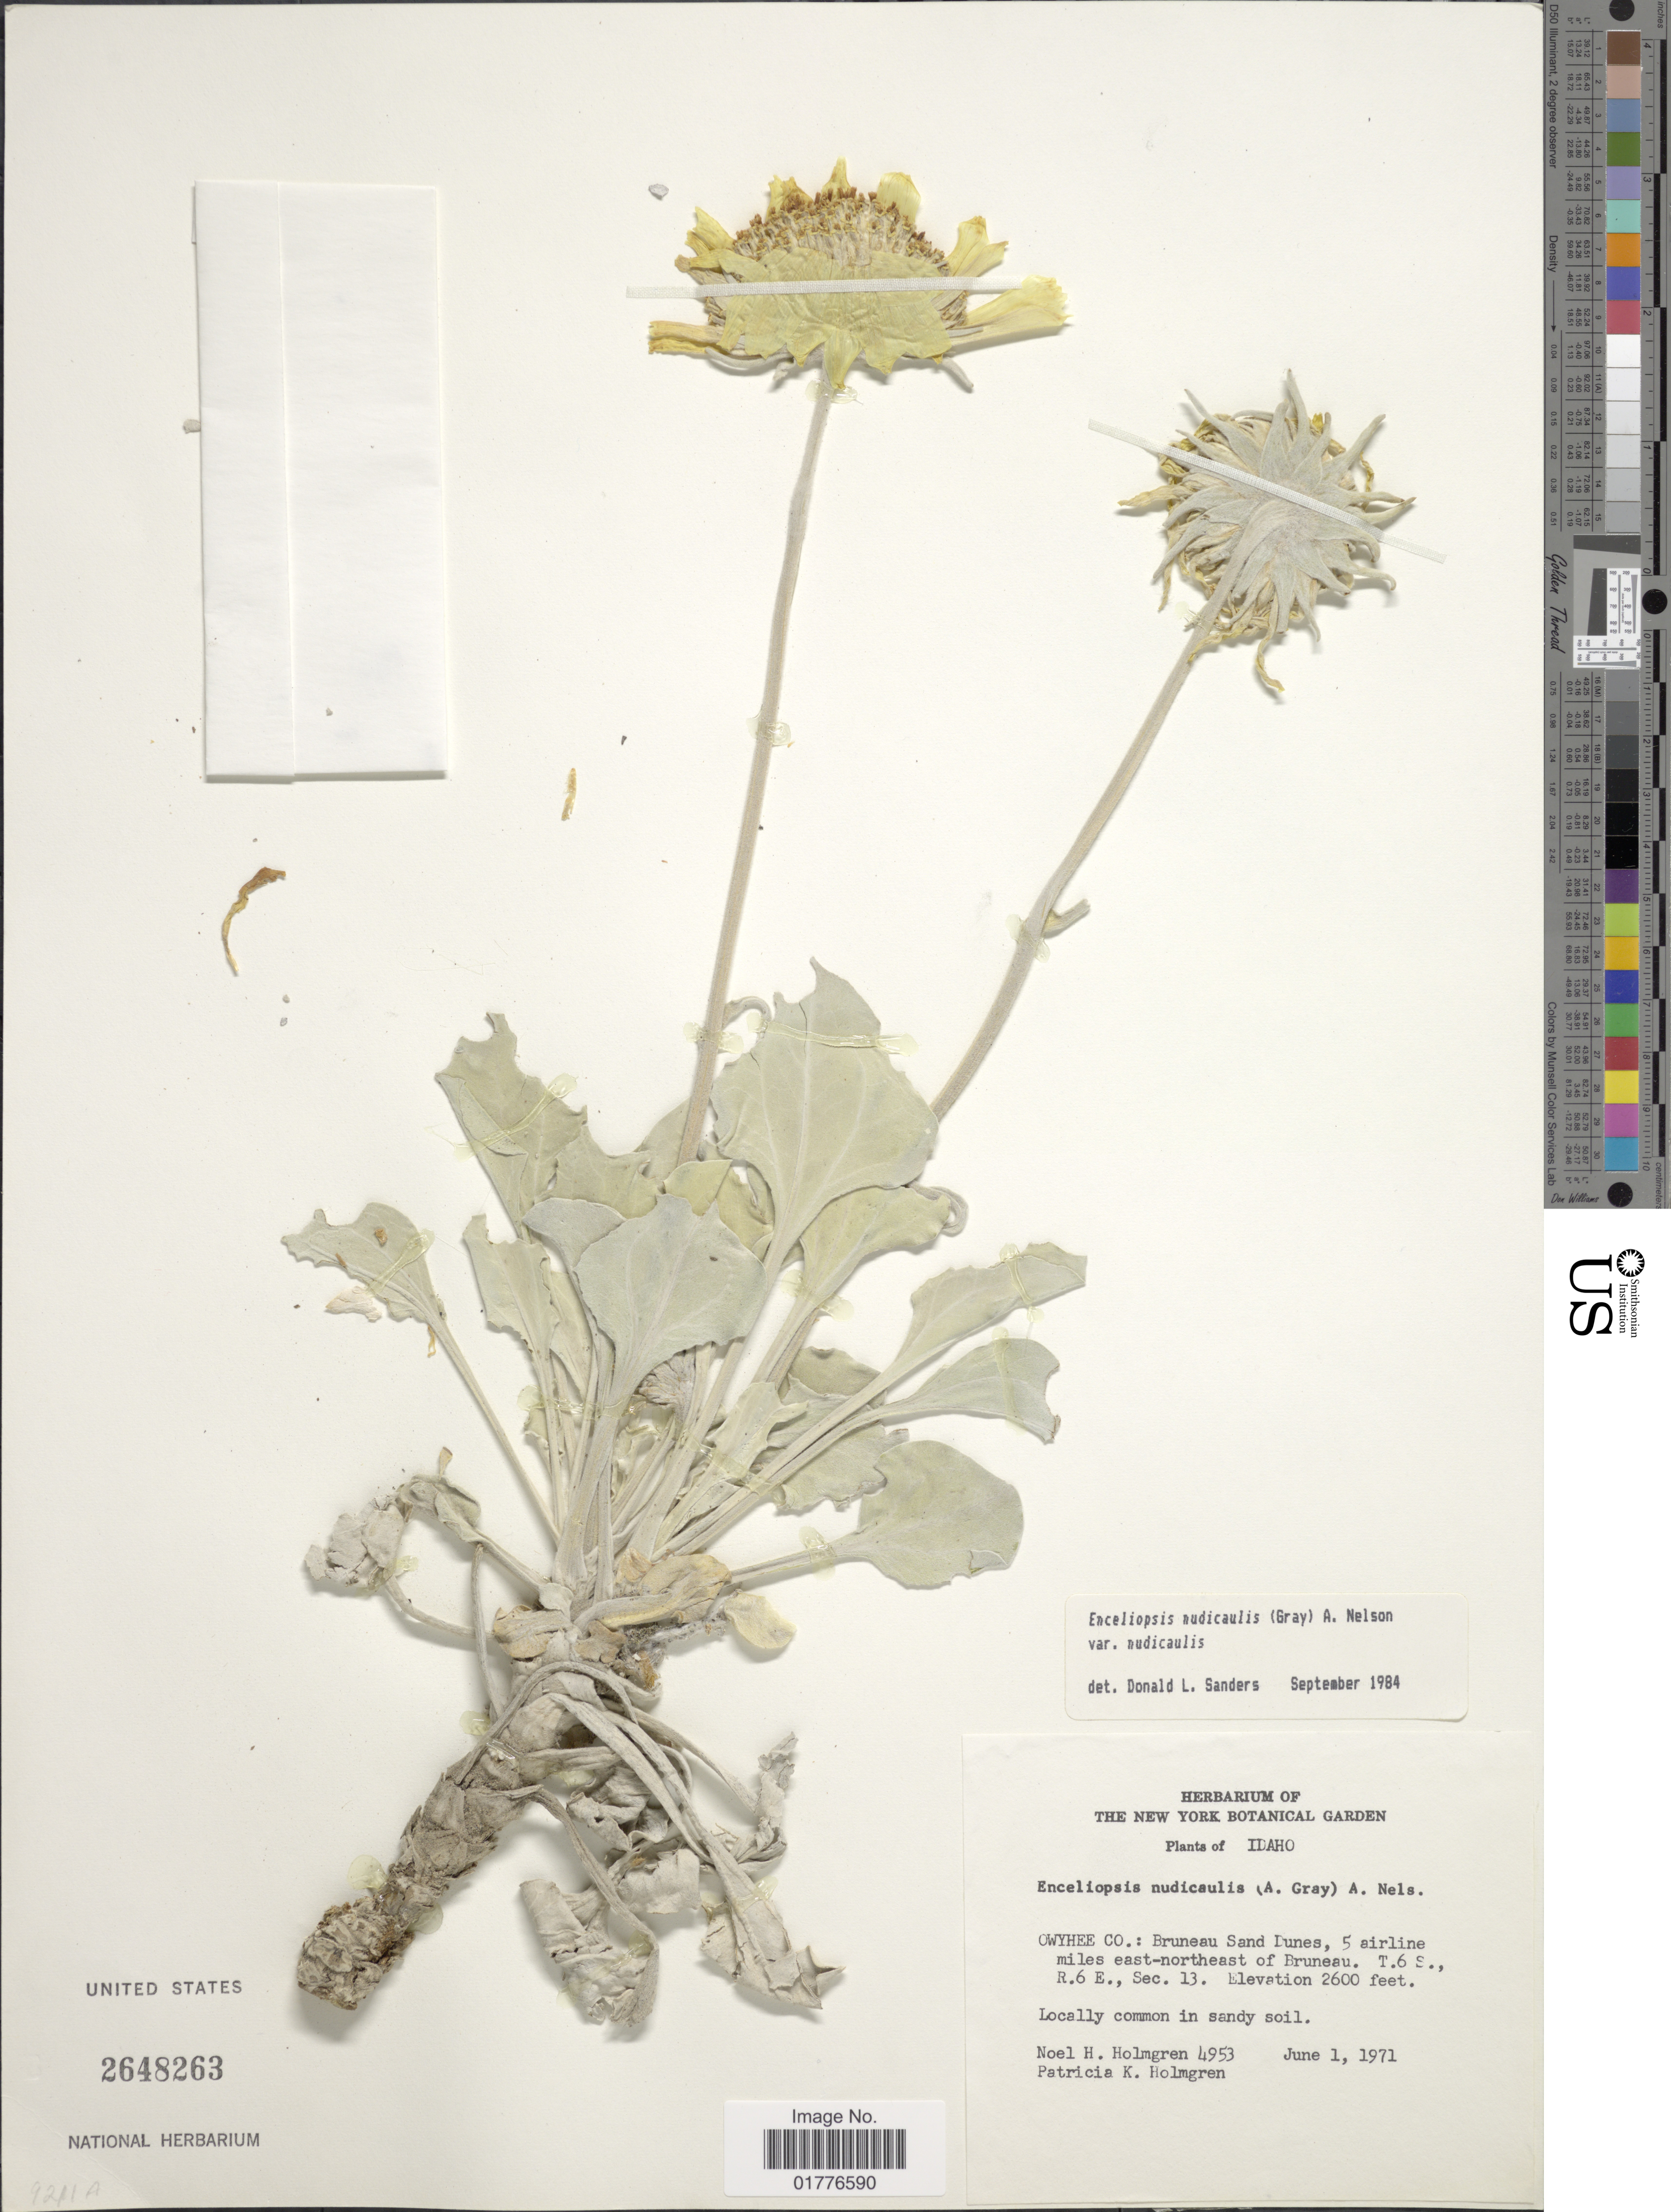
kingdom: Plantae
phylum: Tracheophyta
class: Magnoliopsida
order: Asterales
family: Asteraceae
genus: Enceliopsis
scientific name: Enceliopsis nudicaulis var. nudicaulis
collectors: N. H. Holmgren & P. K. Holmgren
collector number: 4953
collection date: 1971-06-01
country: United States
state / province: Idaho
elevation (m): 792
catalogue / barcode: US 2648263